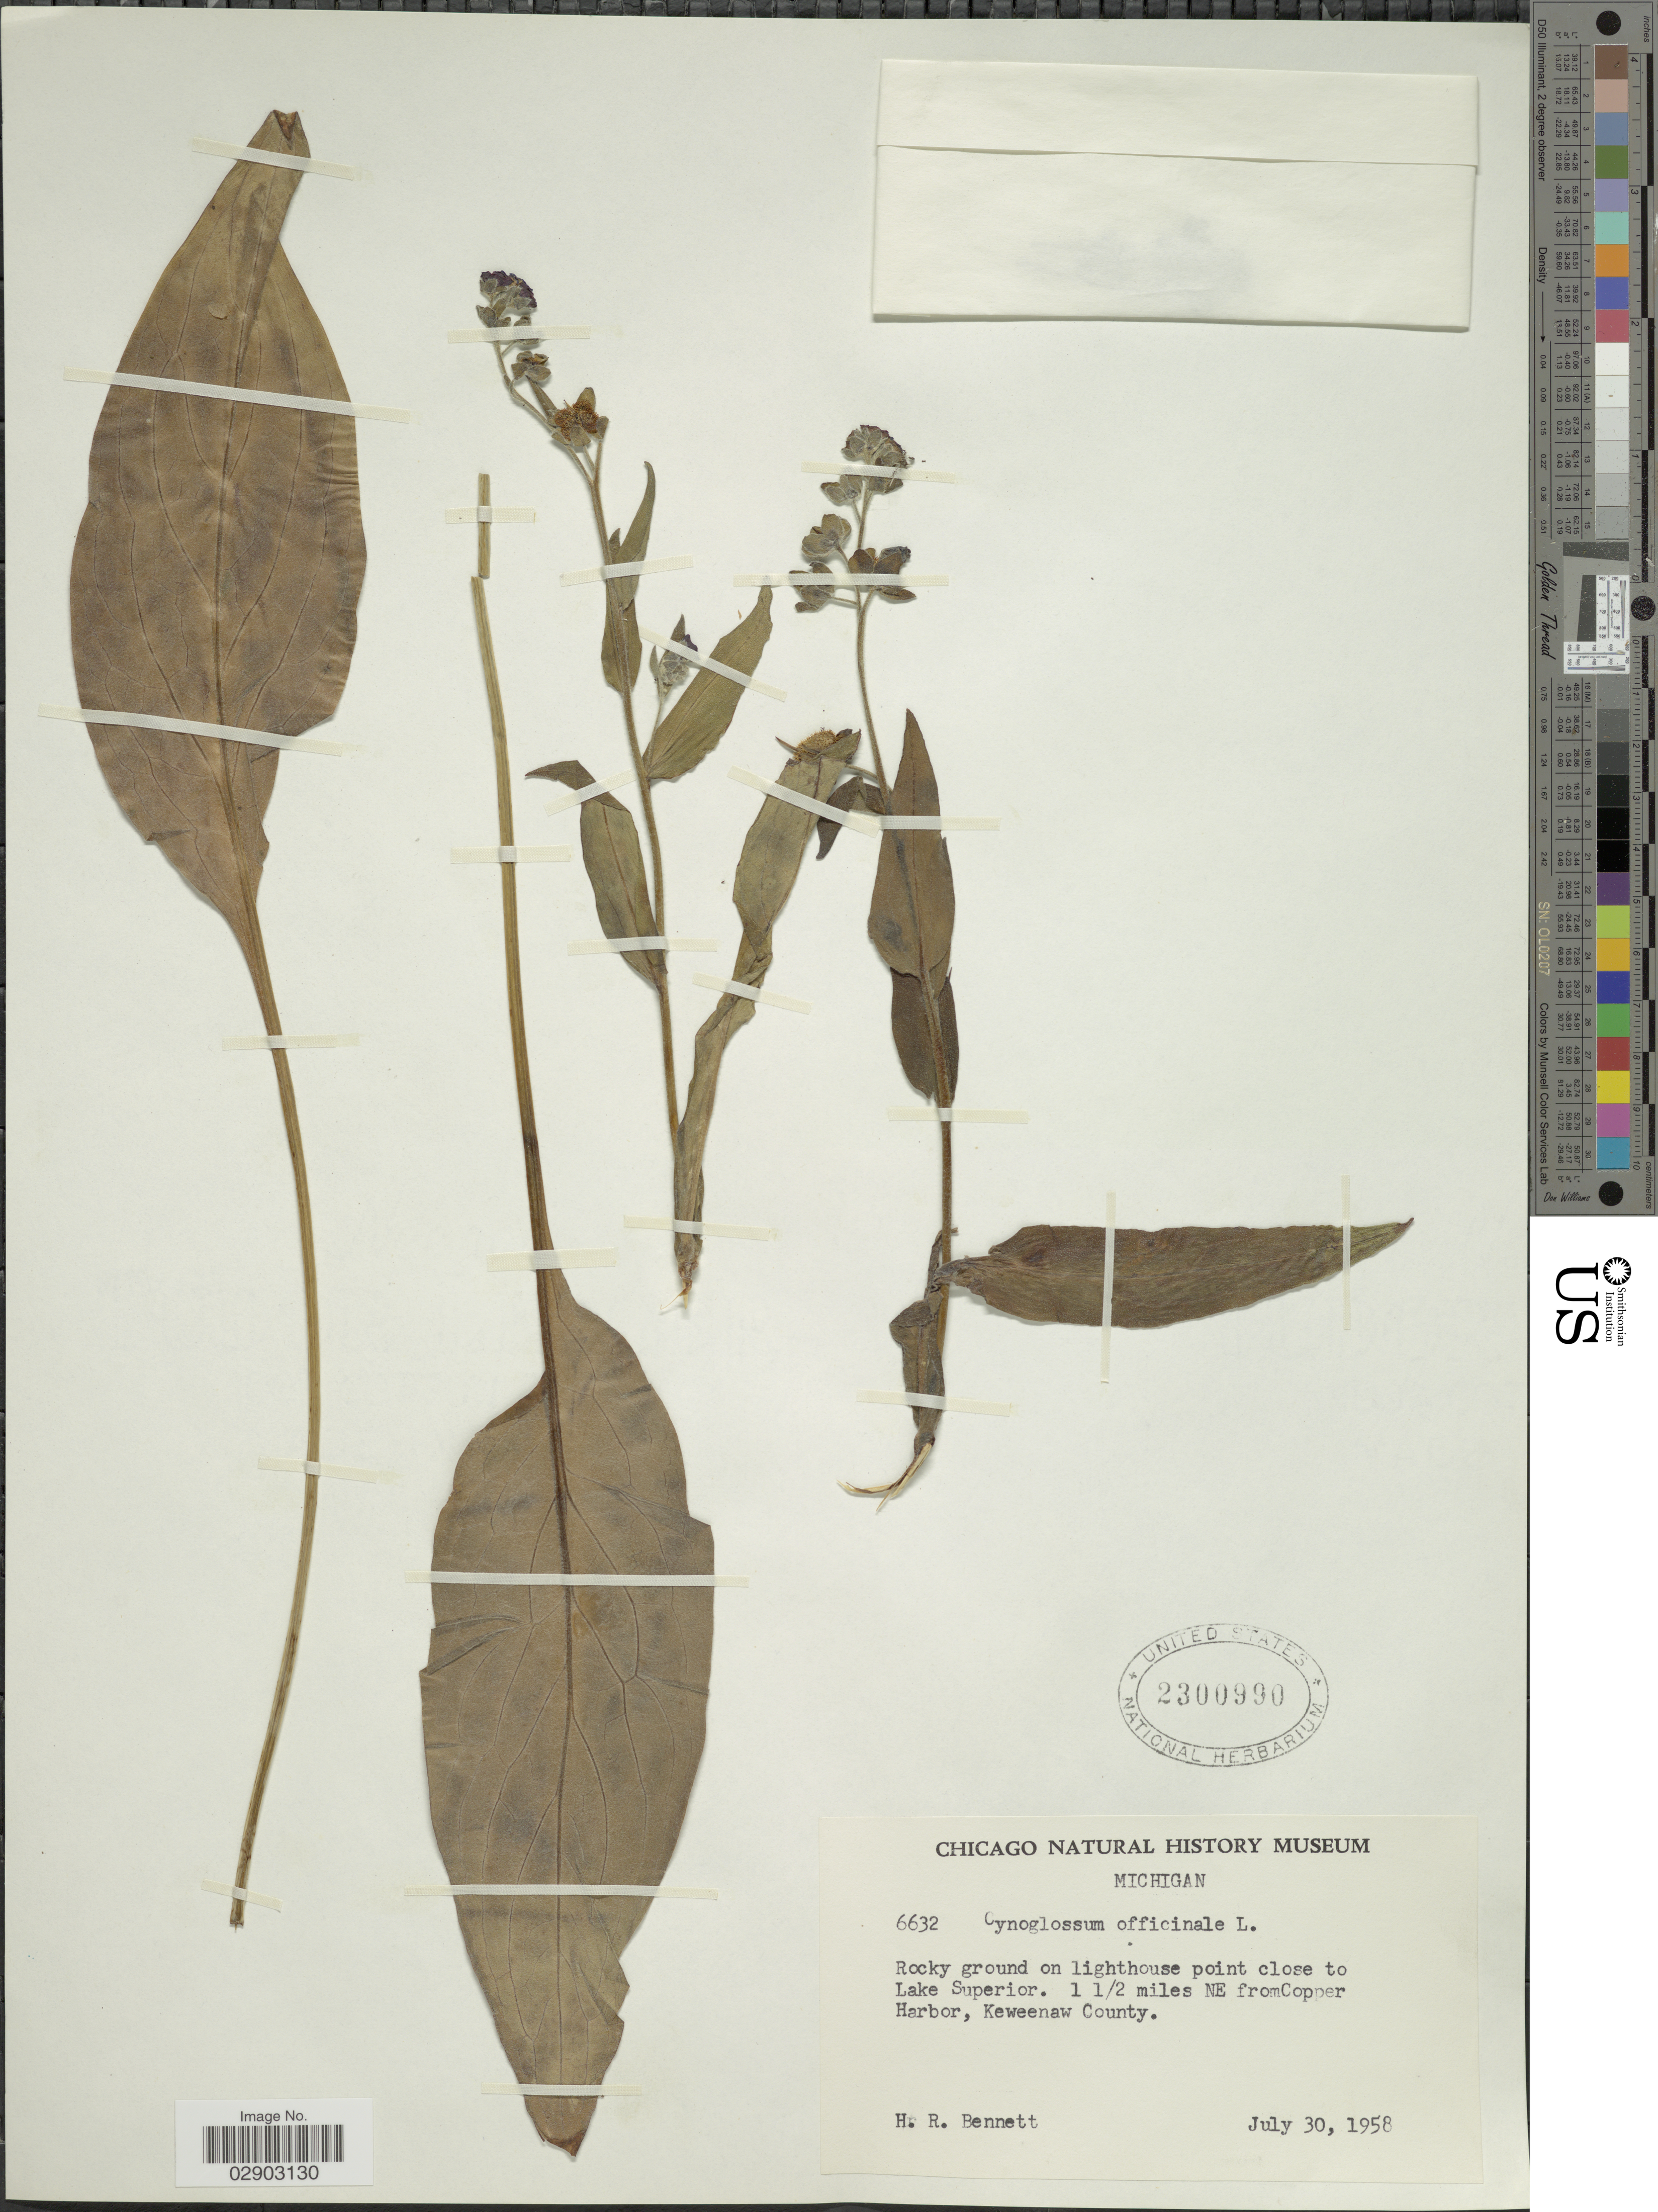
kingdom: Plantae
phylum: Tracheophyta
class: Magnoliopsida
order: Boraginales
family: Boraginaceae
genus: Cynoglossum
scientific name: Cynoglossum officinale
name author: L.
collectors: H. R. Bennett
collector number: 6632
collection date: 1958-07-30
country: United States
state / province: Michigan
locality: Rocky ground on lighthouse point close to Lake Superior. 1 ½ miles NE fromCopper Harbor, Keweenaw County.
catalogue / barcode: US 2300990